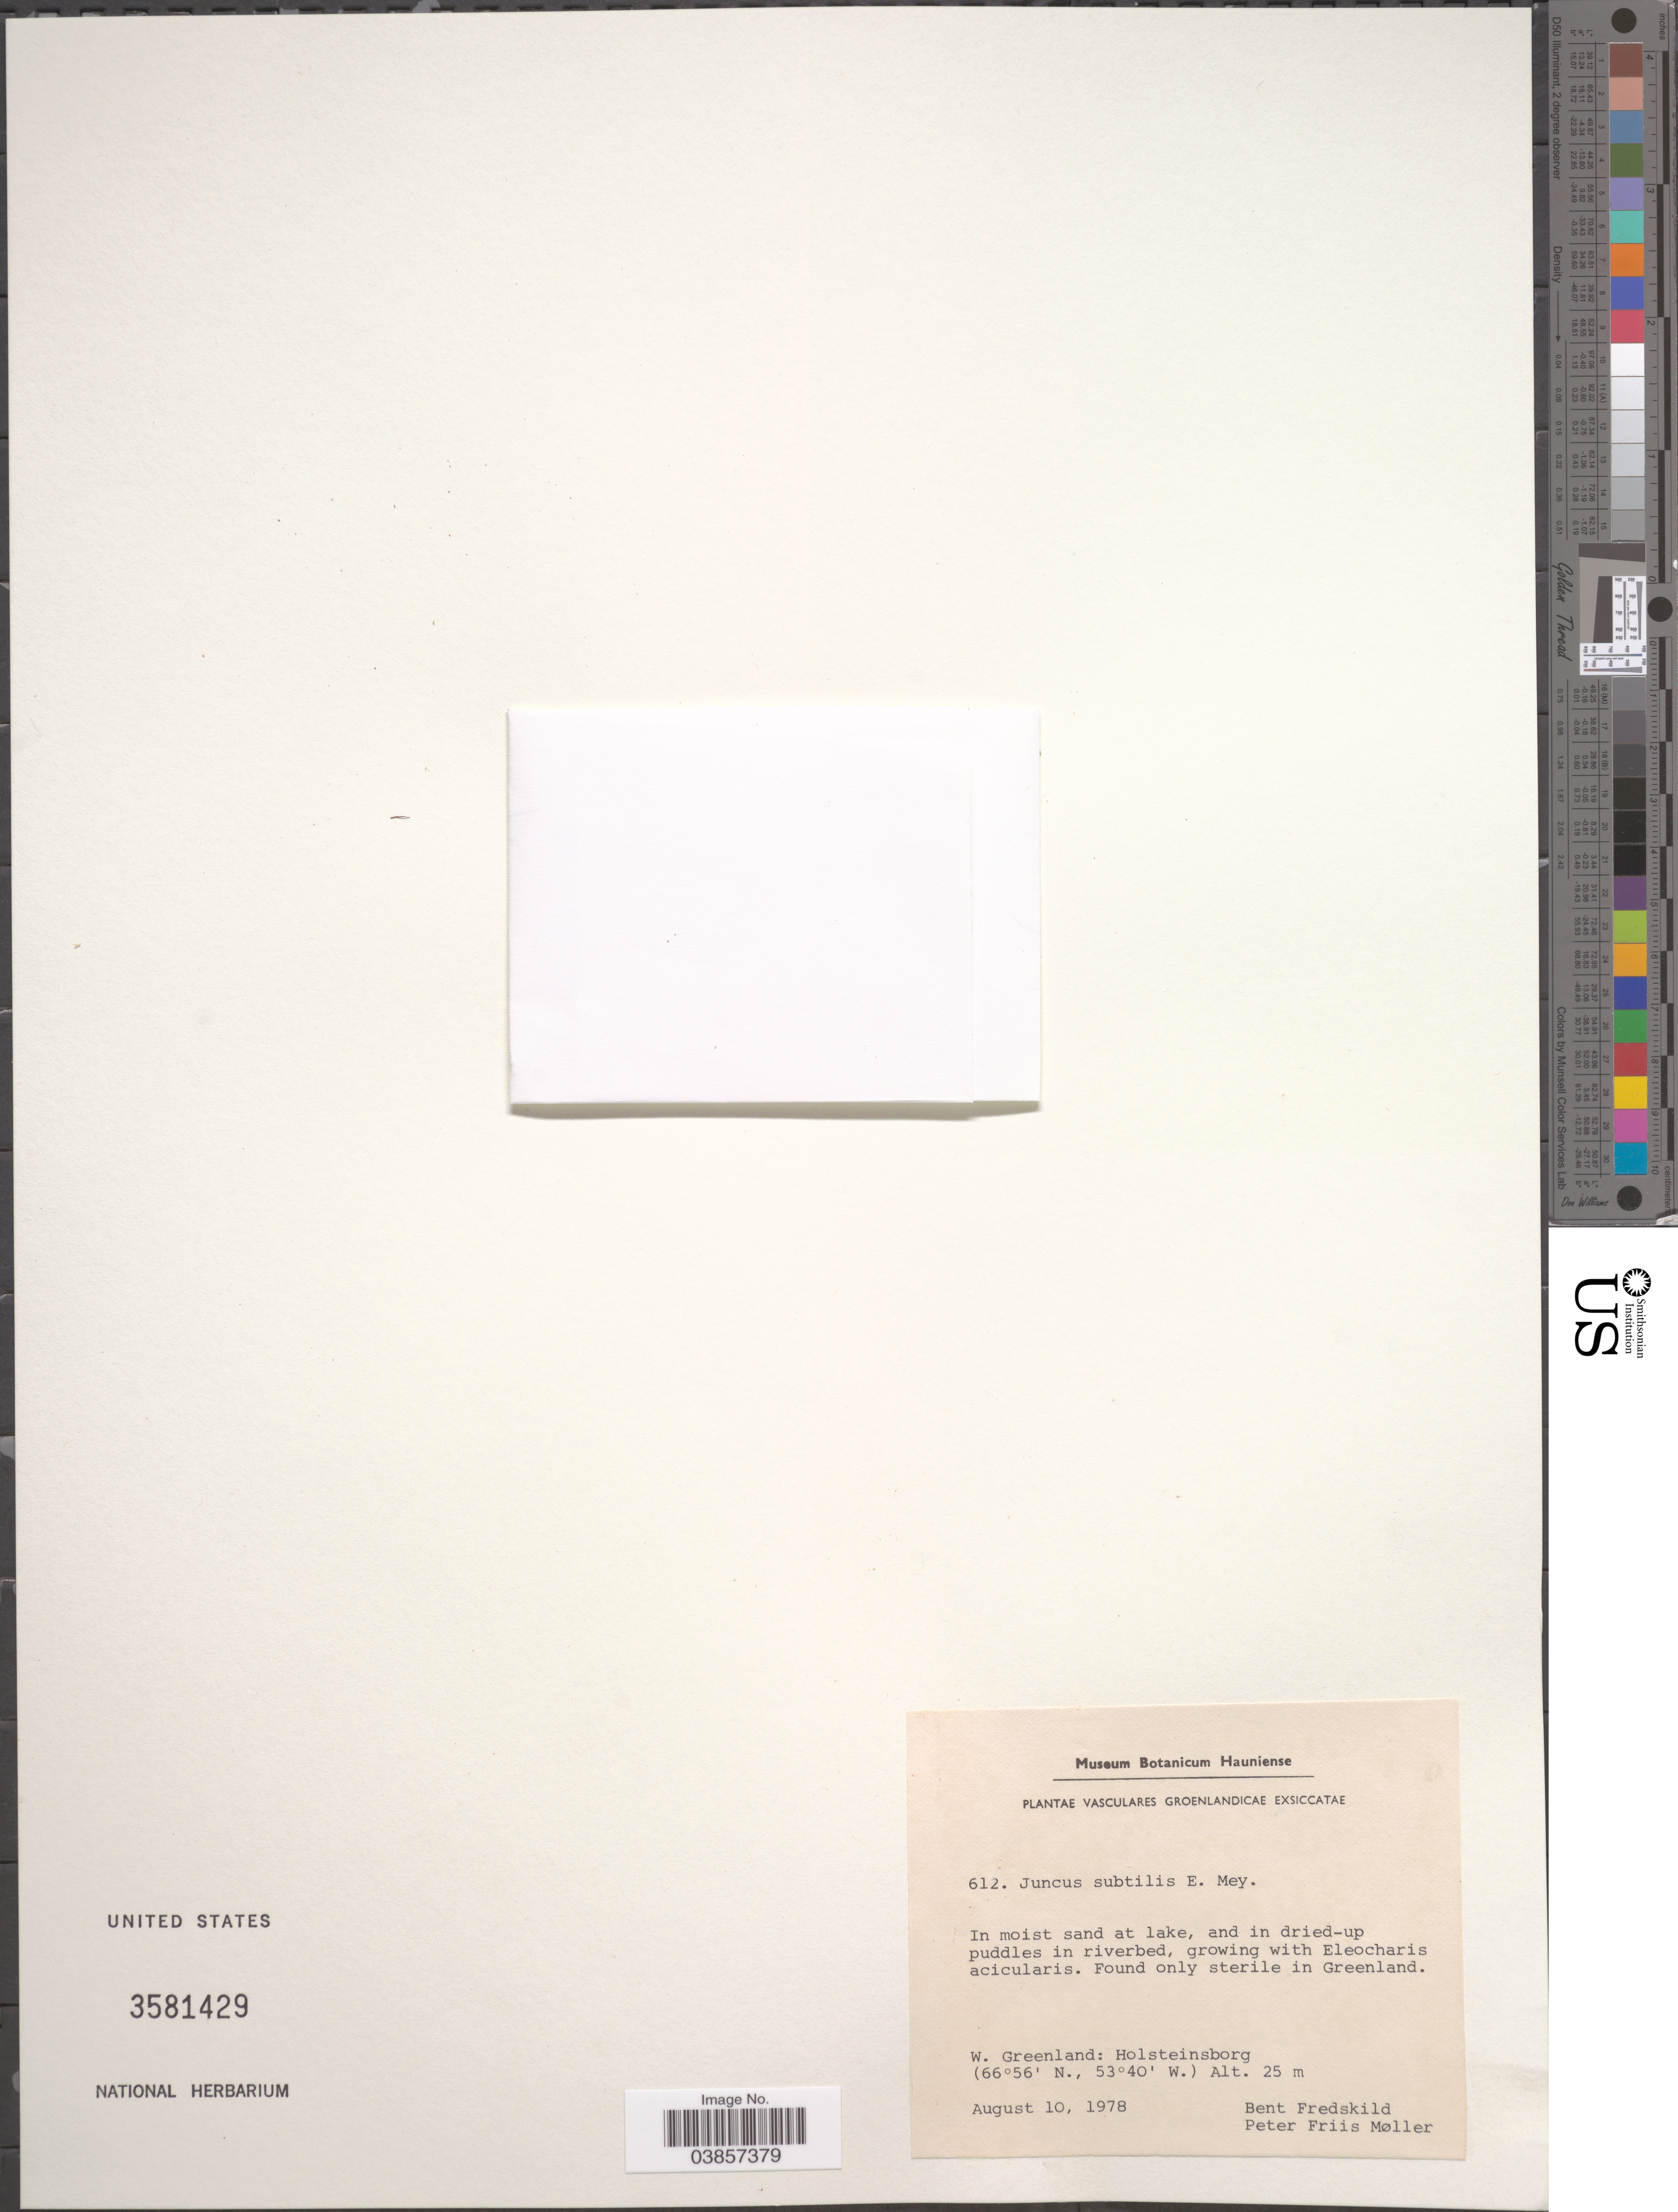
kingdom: Plantae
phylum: Tracheophyta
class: Liliopsida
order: Poales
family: Juncaceae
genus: Juncus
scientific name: Juncus subtilis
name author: E. Mey.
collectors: B. Fredskild & P. Moller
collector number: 612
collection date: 1978-08-10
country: Greenland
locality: W. Greenland: Holsteinsborg.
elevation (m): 25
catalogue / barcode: US 3581429